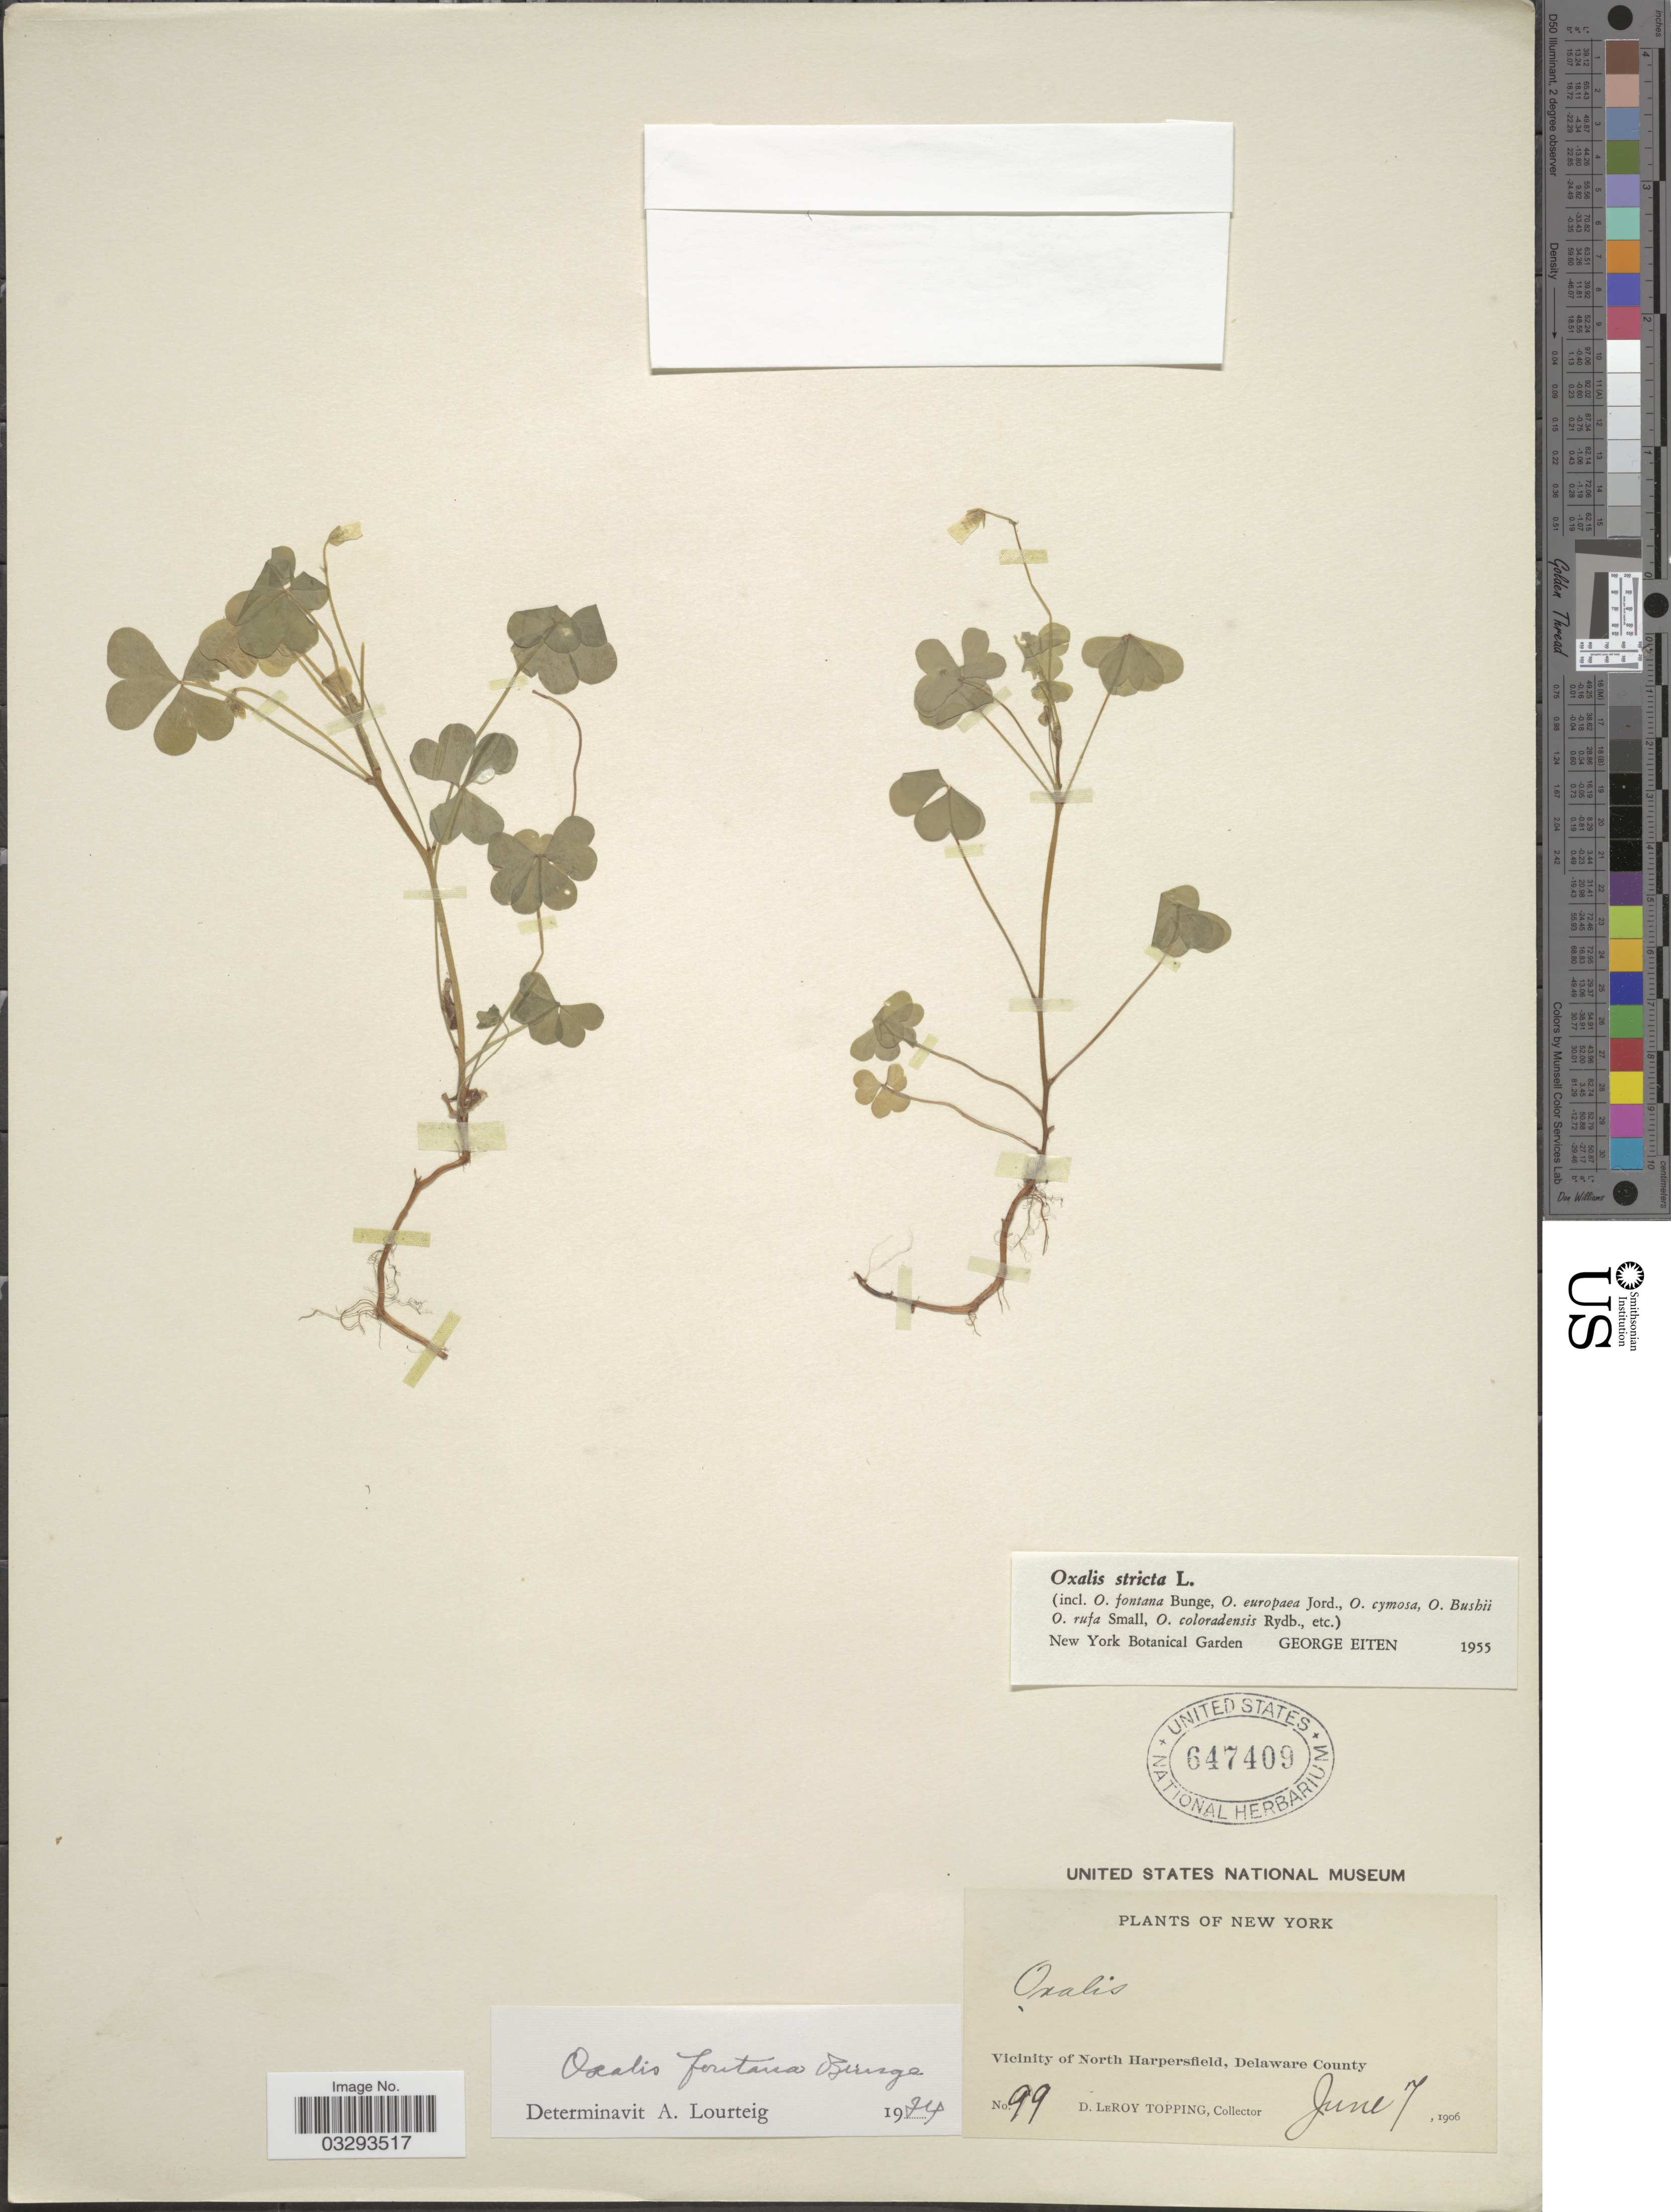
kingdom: Plantae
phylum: Tracheophyta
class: Magnoliopsida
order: Oxalidales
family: Oxalidaceae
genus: Oxalis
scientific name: Oxalis fontana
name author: Bunge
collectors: D. L. Topping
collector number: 99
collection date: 1906-06-07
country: United States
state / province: New York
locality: Vicinity of North Harpersfield, Delaware County.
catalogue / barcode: US 647409